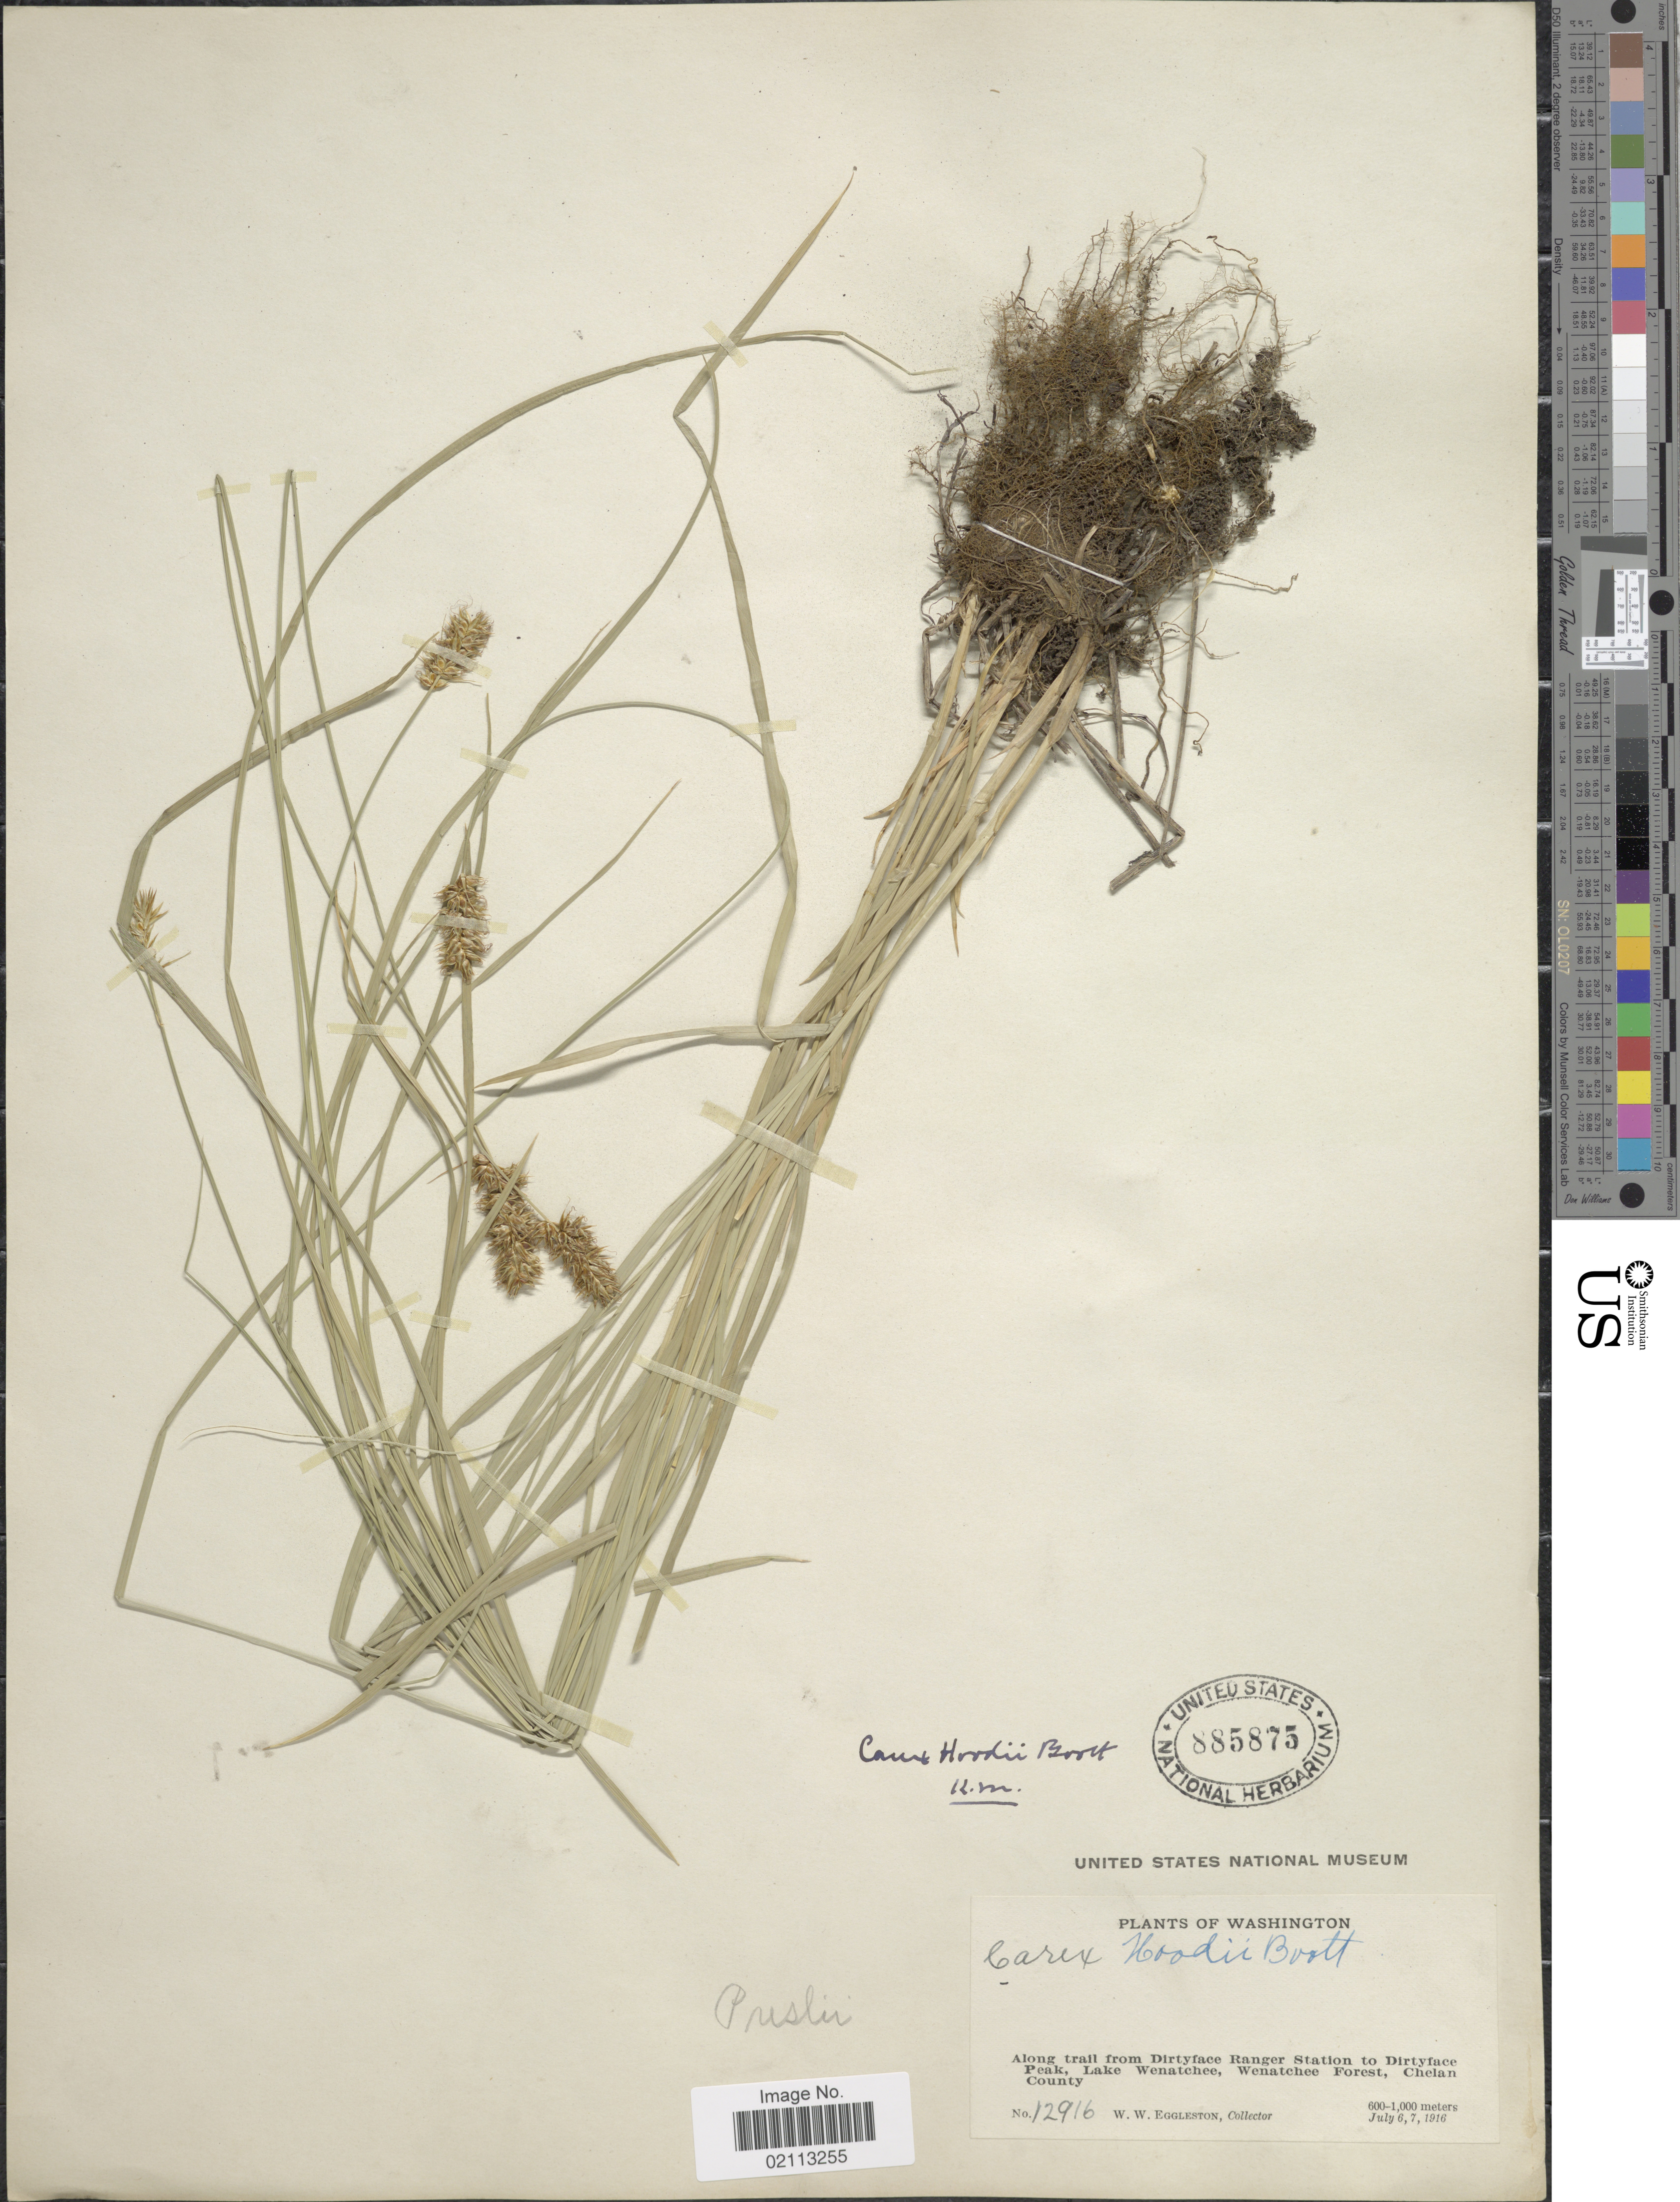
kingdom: Plantae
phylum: Tracheophyta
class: Liliopsida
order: Poales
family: Cyperaceae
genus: Carex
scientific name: Carex hoodii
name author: Boott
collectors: W. W. Eggleston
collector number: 12916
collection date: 1916-07-06/1916-07-07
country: United States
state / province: Washington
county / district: Chelan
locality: Along trail from Dirtyface Ranger Station to Dirtyface Peak, Lake Wenatchee, Wenatchee Forest, Chelan County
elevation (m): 600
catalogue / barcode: US 885875